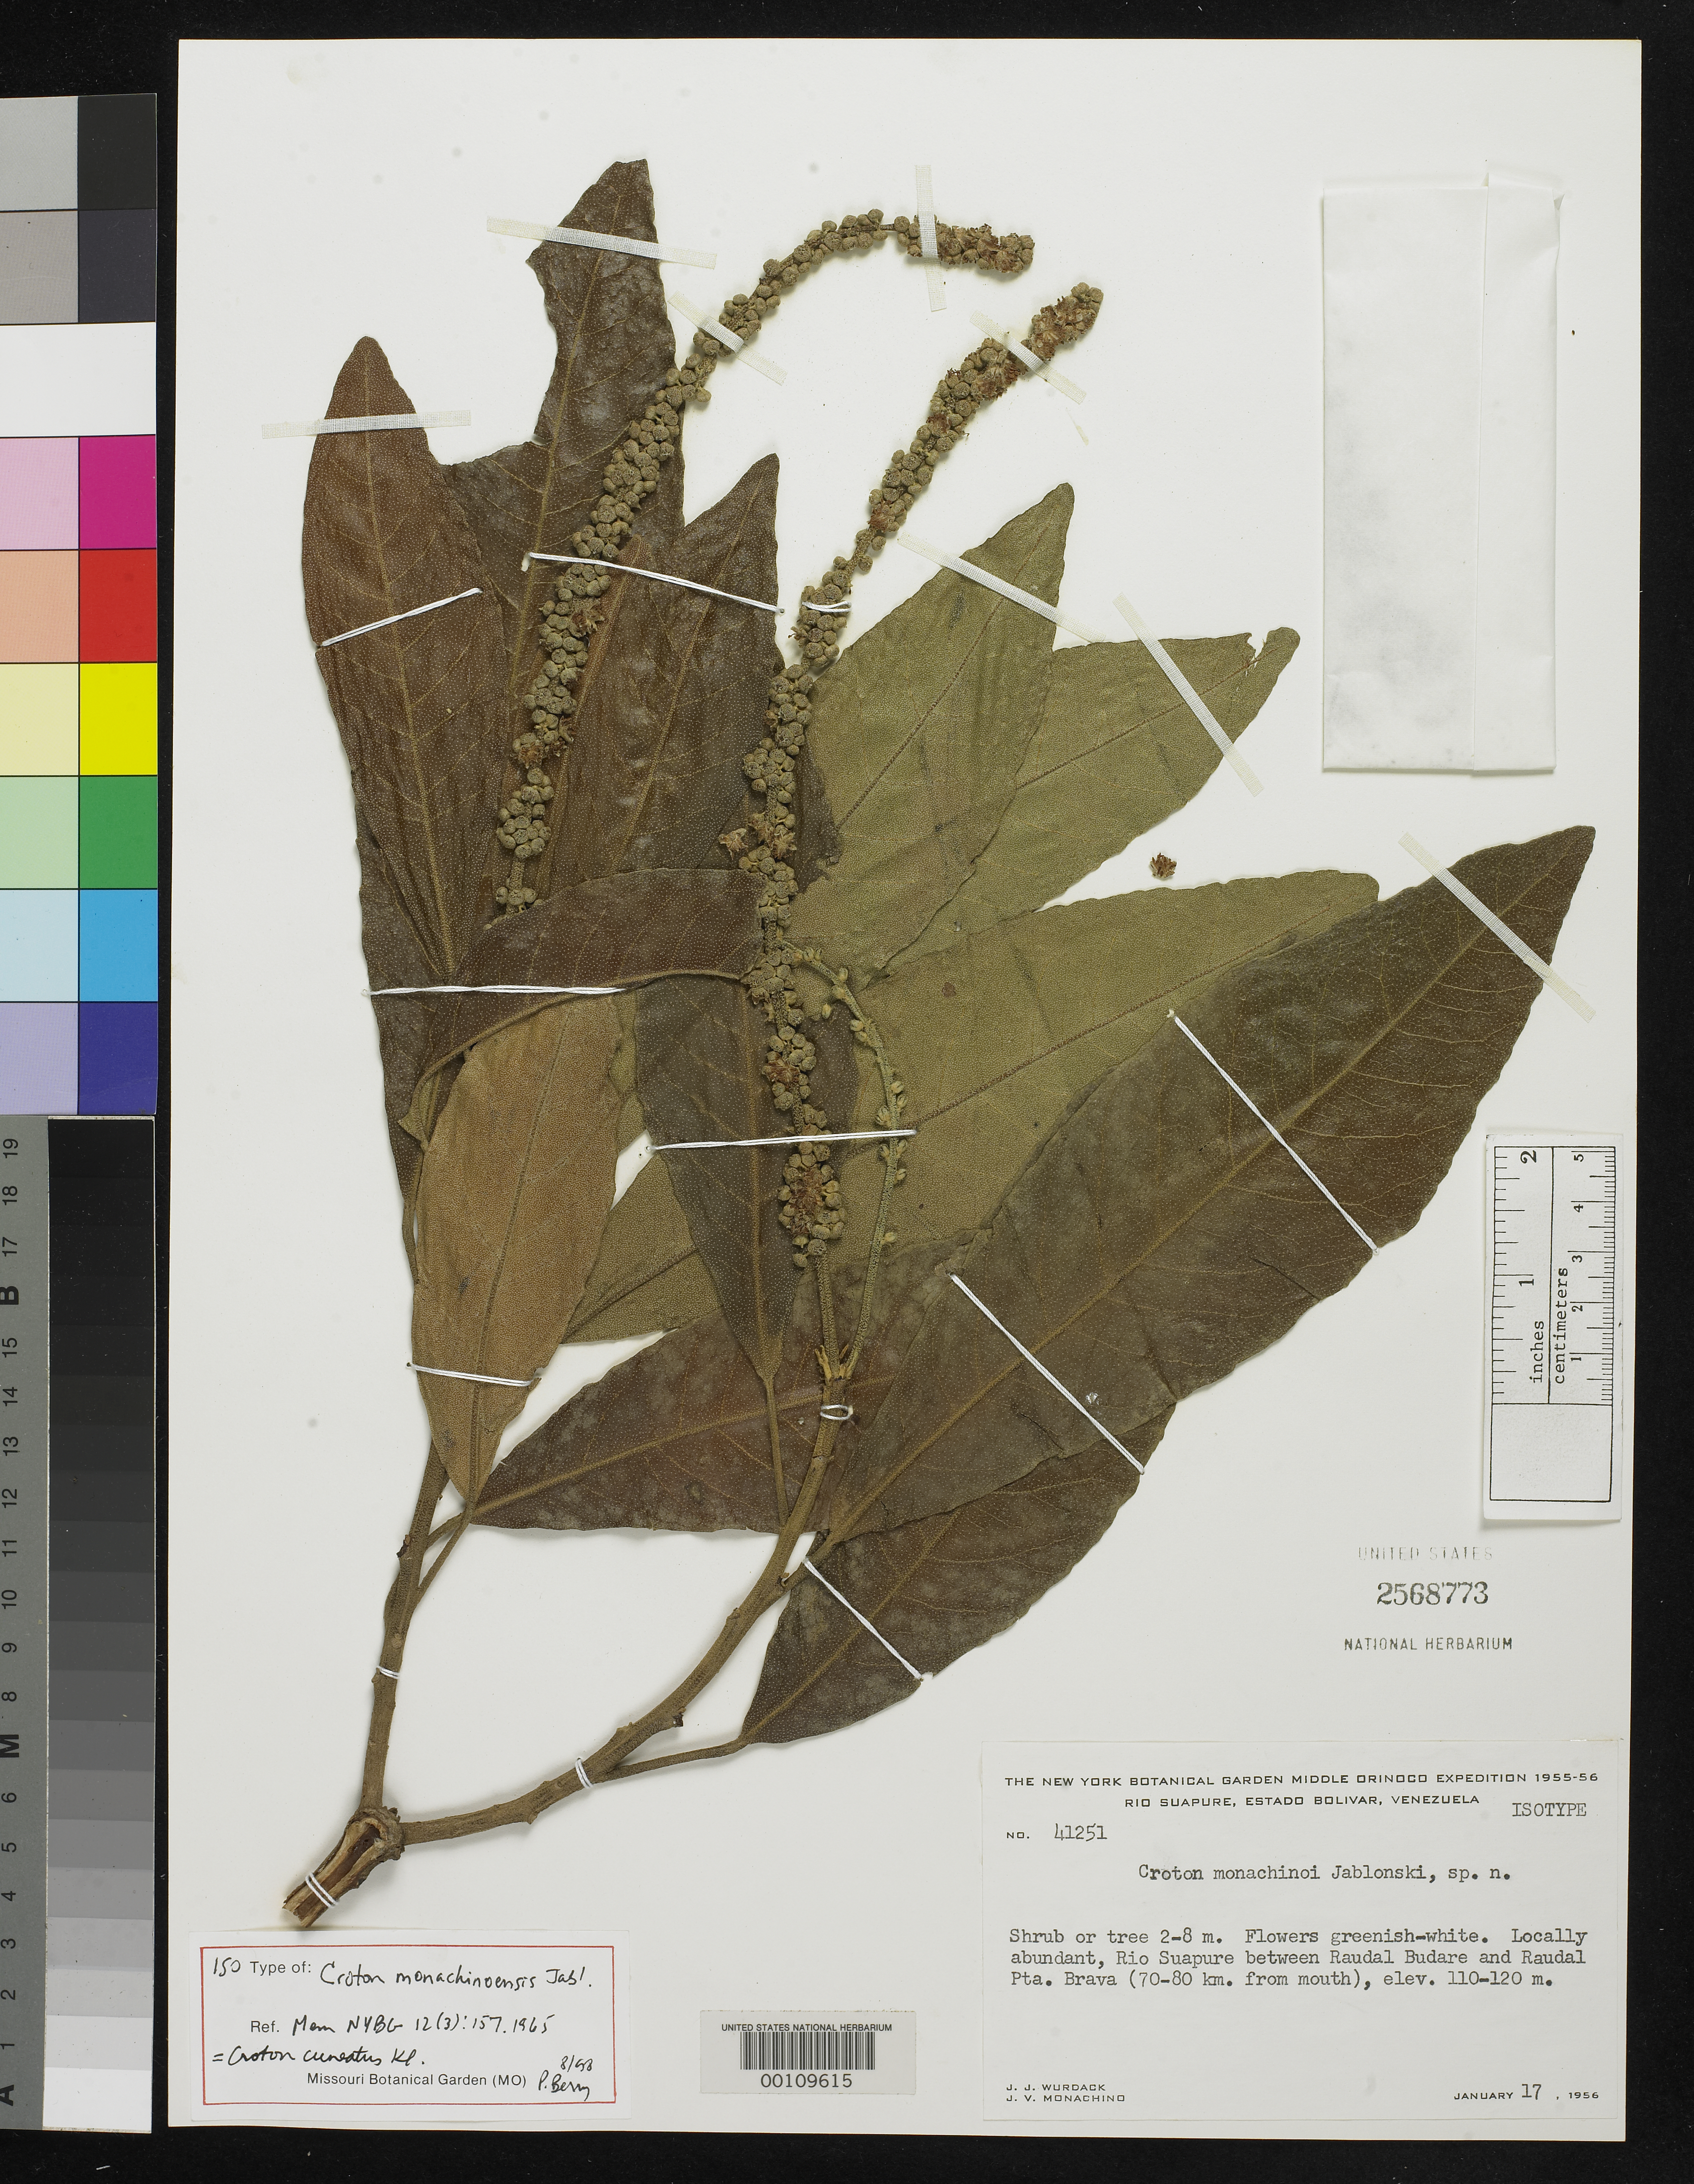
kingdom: Plantae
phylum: Tracheophyta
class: Magnoliopsida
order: Malpighiales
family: Euphorbiaceae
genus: Croton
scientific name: Croton monachinoensis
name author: Jabl.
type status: Isotype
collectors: J. J. Wurdack & J. V. Monachino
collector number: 41251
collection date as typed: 17 Jan 1956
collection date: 1956-01-17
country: Venezuela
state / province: Bolivar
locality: Rio Suapure.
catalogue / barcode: US 2568773